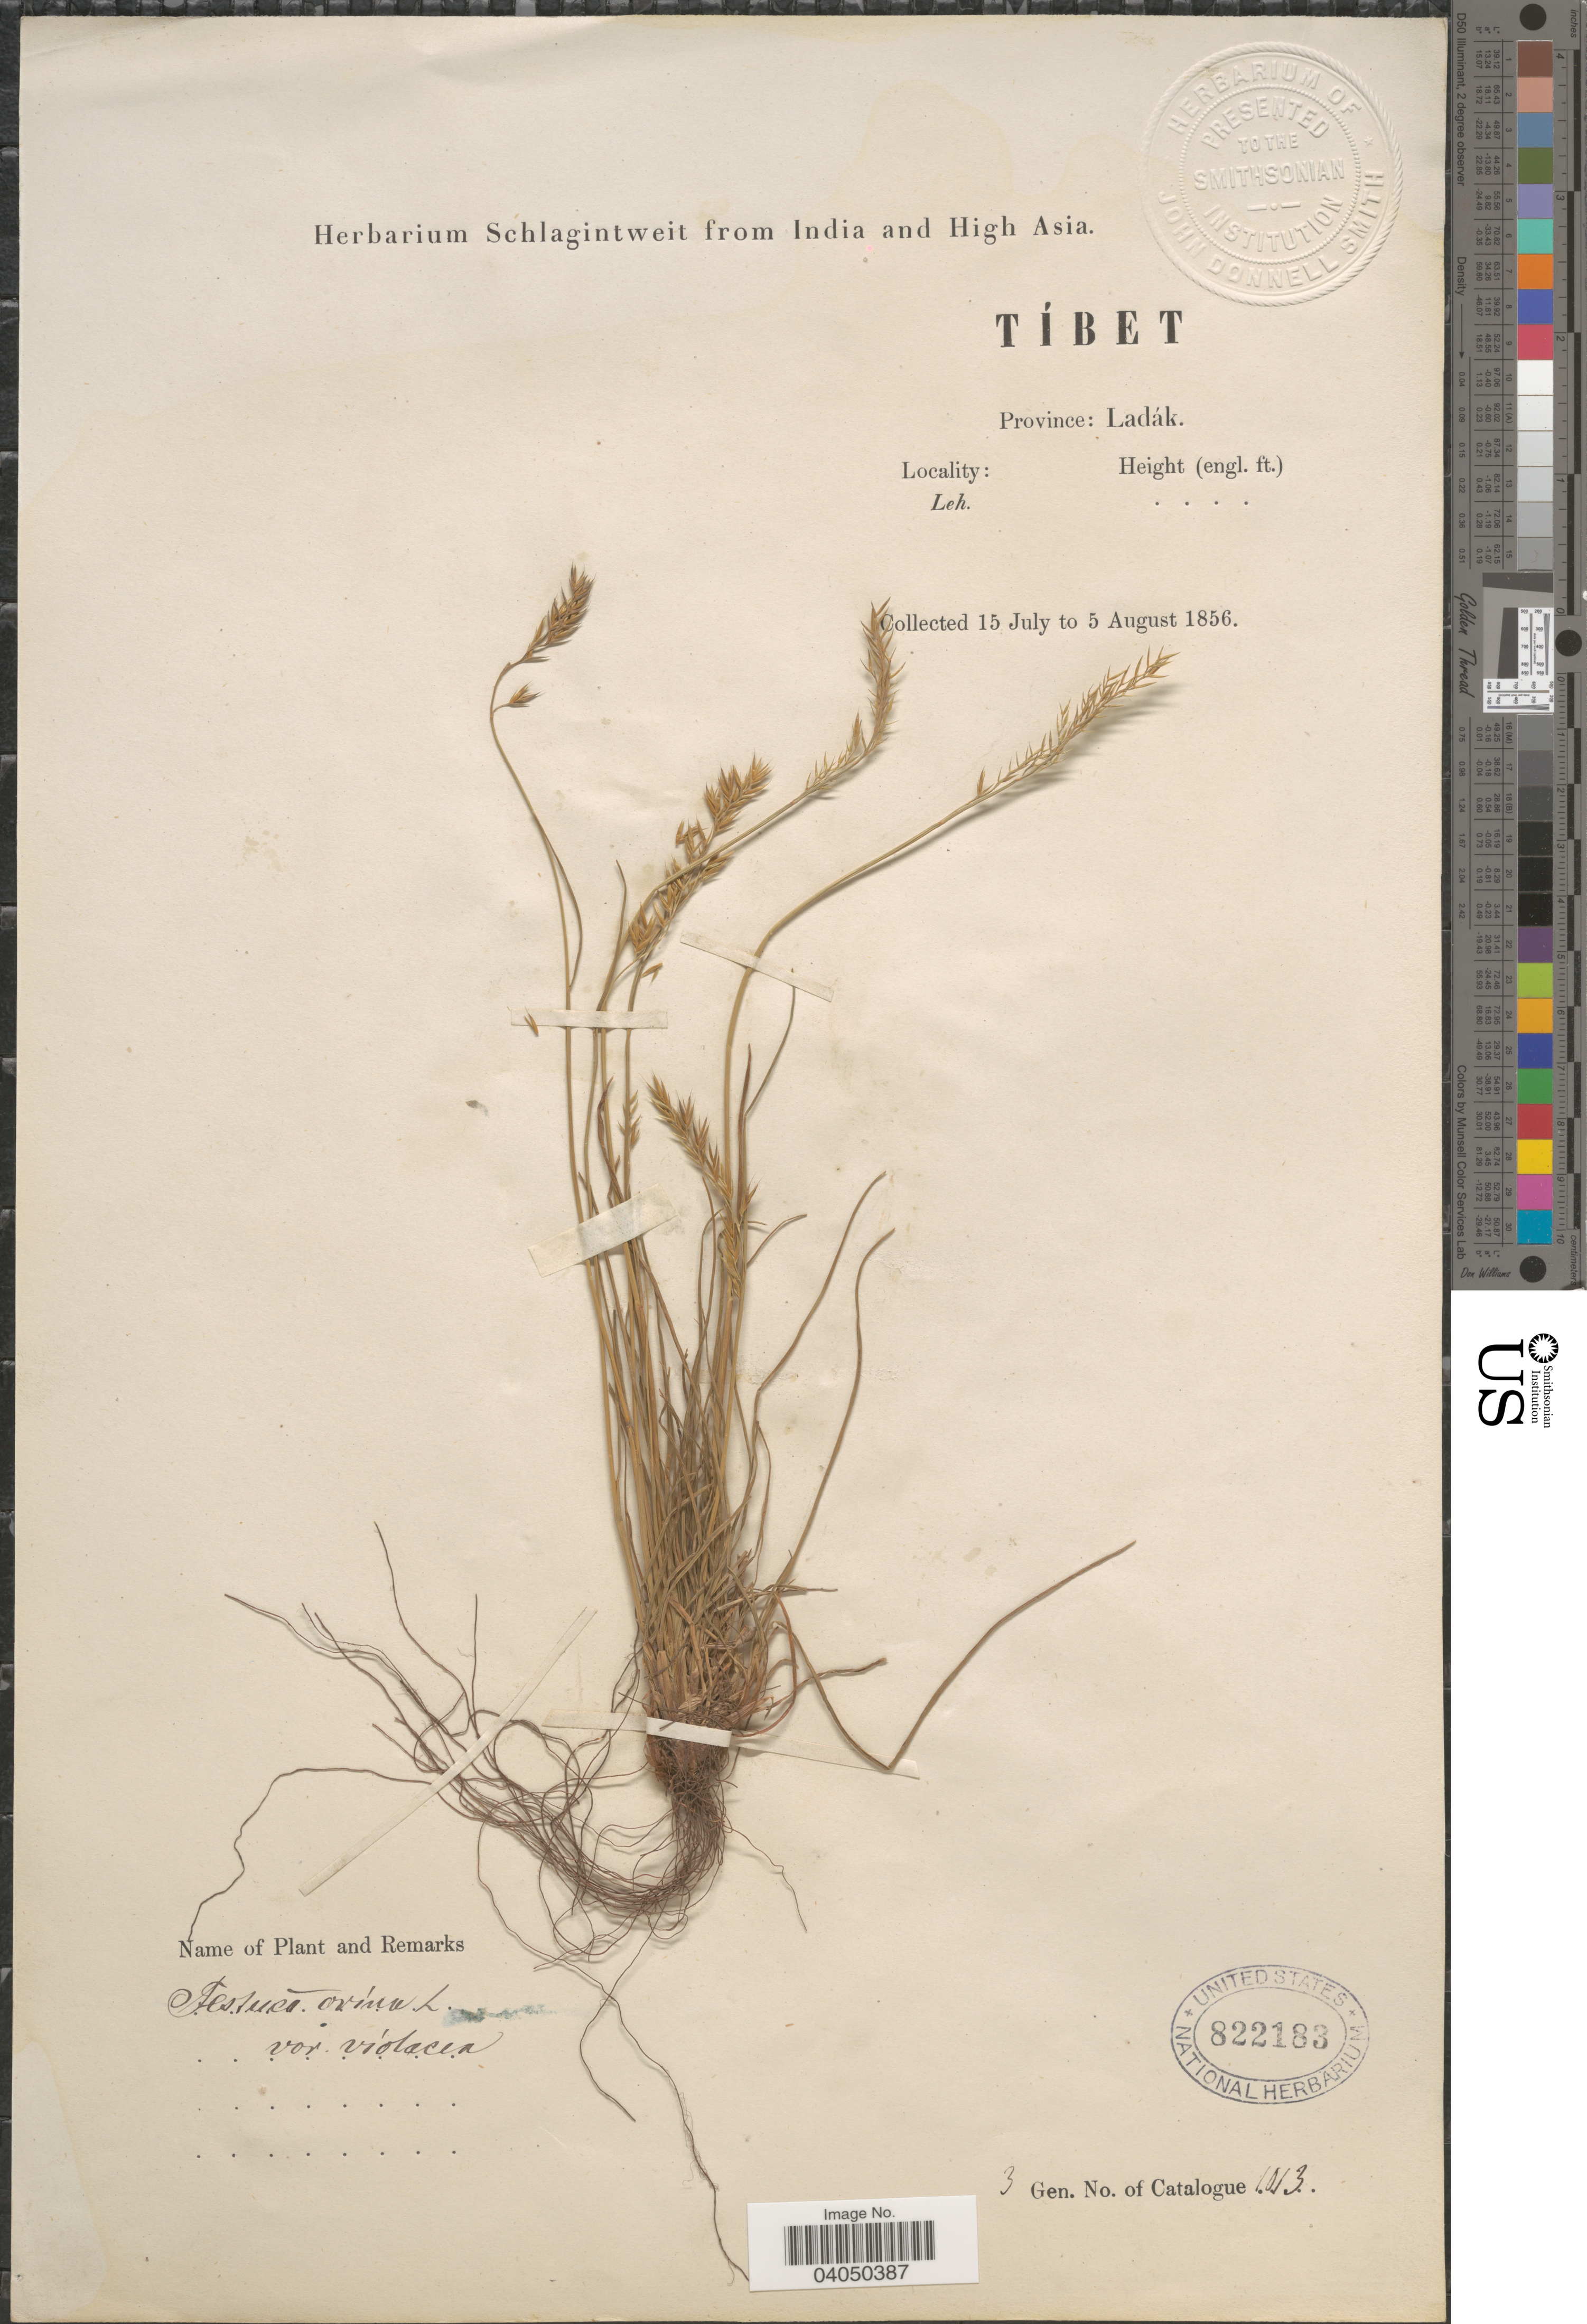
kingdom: Plantae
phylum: Tracheophyta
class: Liliopsida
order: Poales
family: Poaceae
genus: Festuca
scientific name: Festuca violacea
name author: Gaudin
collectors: ex herb. Schlagintweit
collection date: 1856-07-15/1856-08-05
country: India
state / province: Ladakh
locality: Tíbet. Province: Ladák. Leh.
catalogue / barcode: US 822183